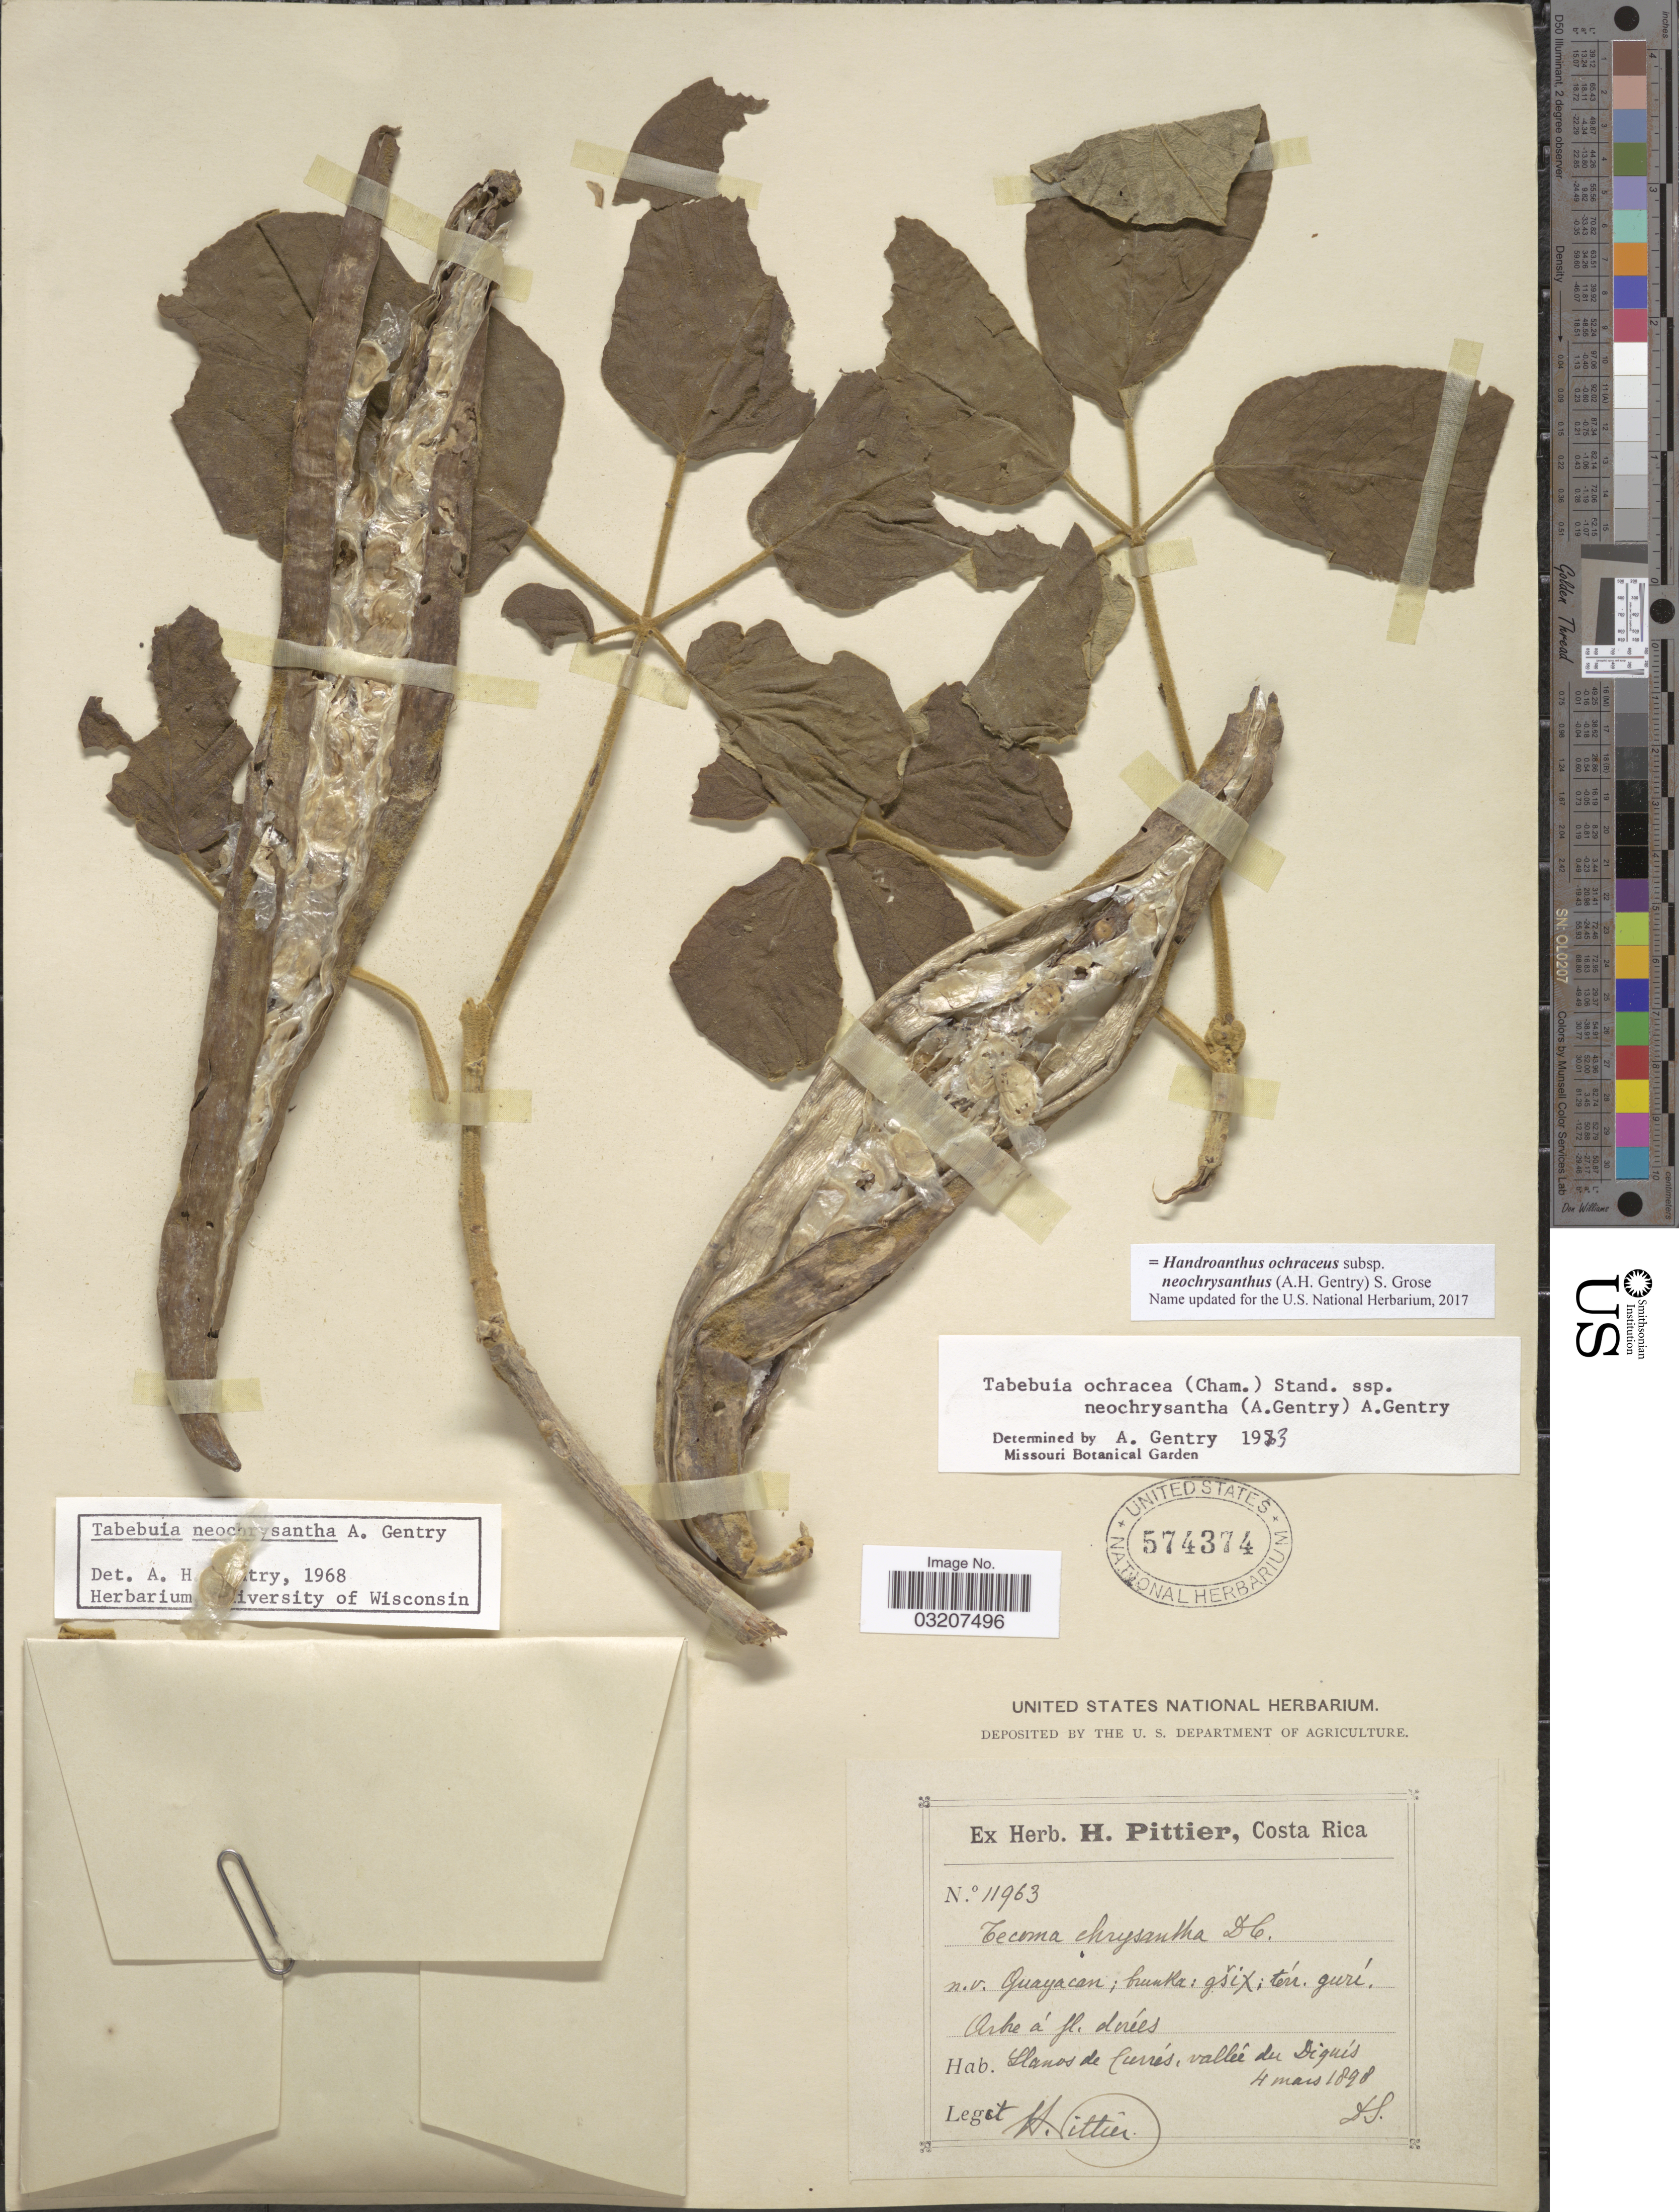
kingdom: Plantae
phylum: Tracheophyta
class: Magnoliopsida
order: Lamiales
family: Bignoniaceae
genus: Handroanthus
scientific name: Handroanthus ochraceus subsp. neochrysanthus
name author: (A.H. Gentry) S.O. Grose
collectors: H. F. Pittier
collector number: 11963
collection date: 1898-03-04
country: Costa Rica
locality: Llanos de Currés, vallée du Diquís.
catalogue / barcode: US 574374